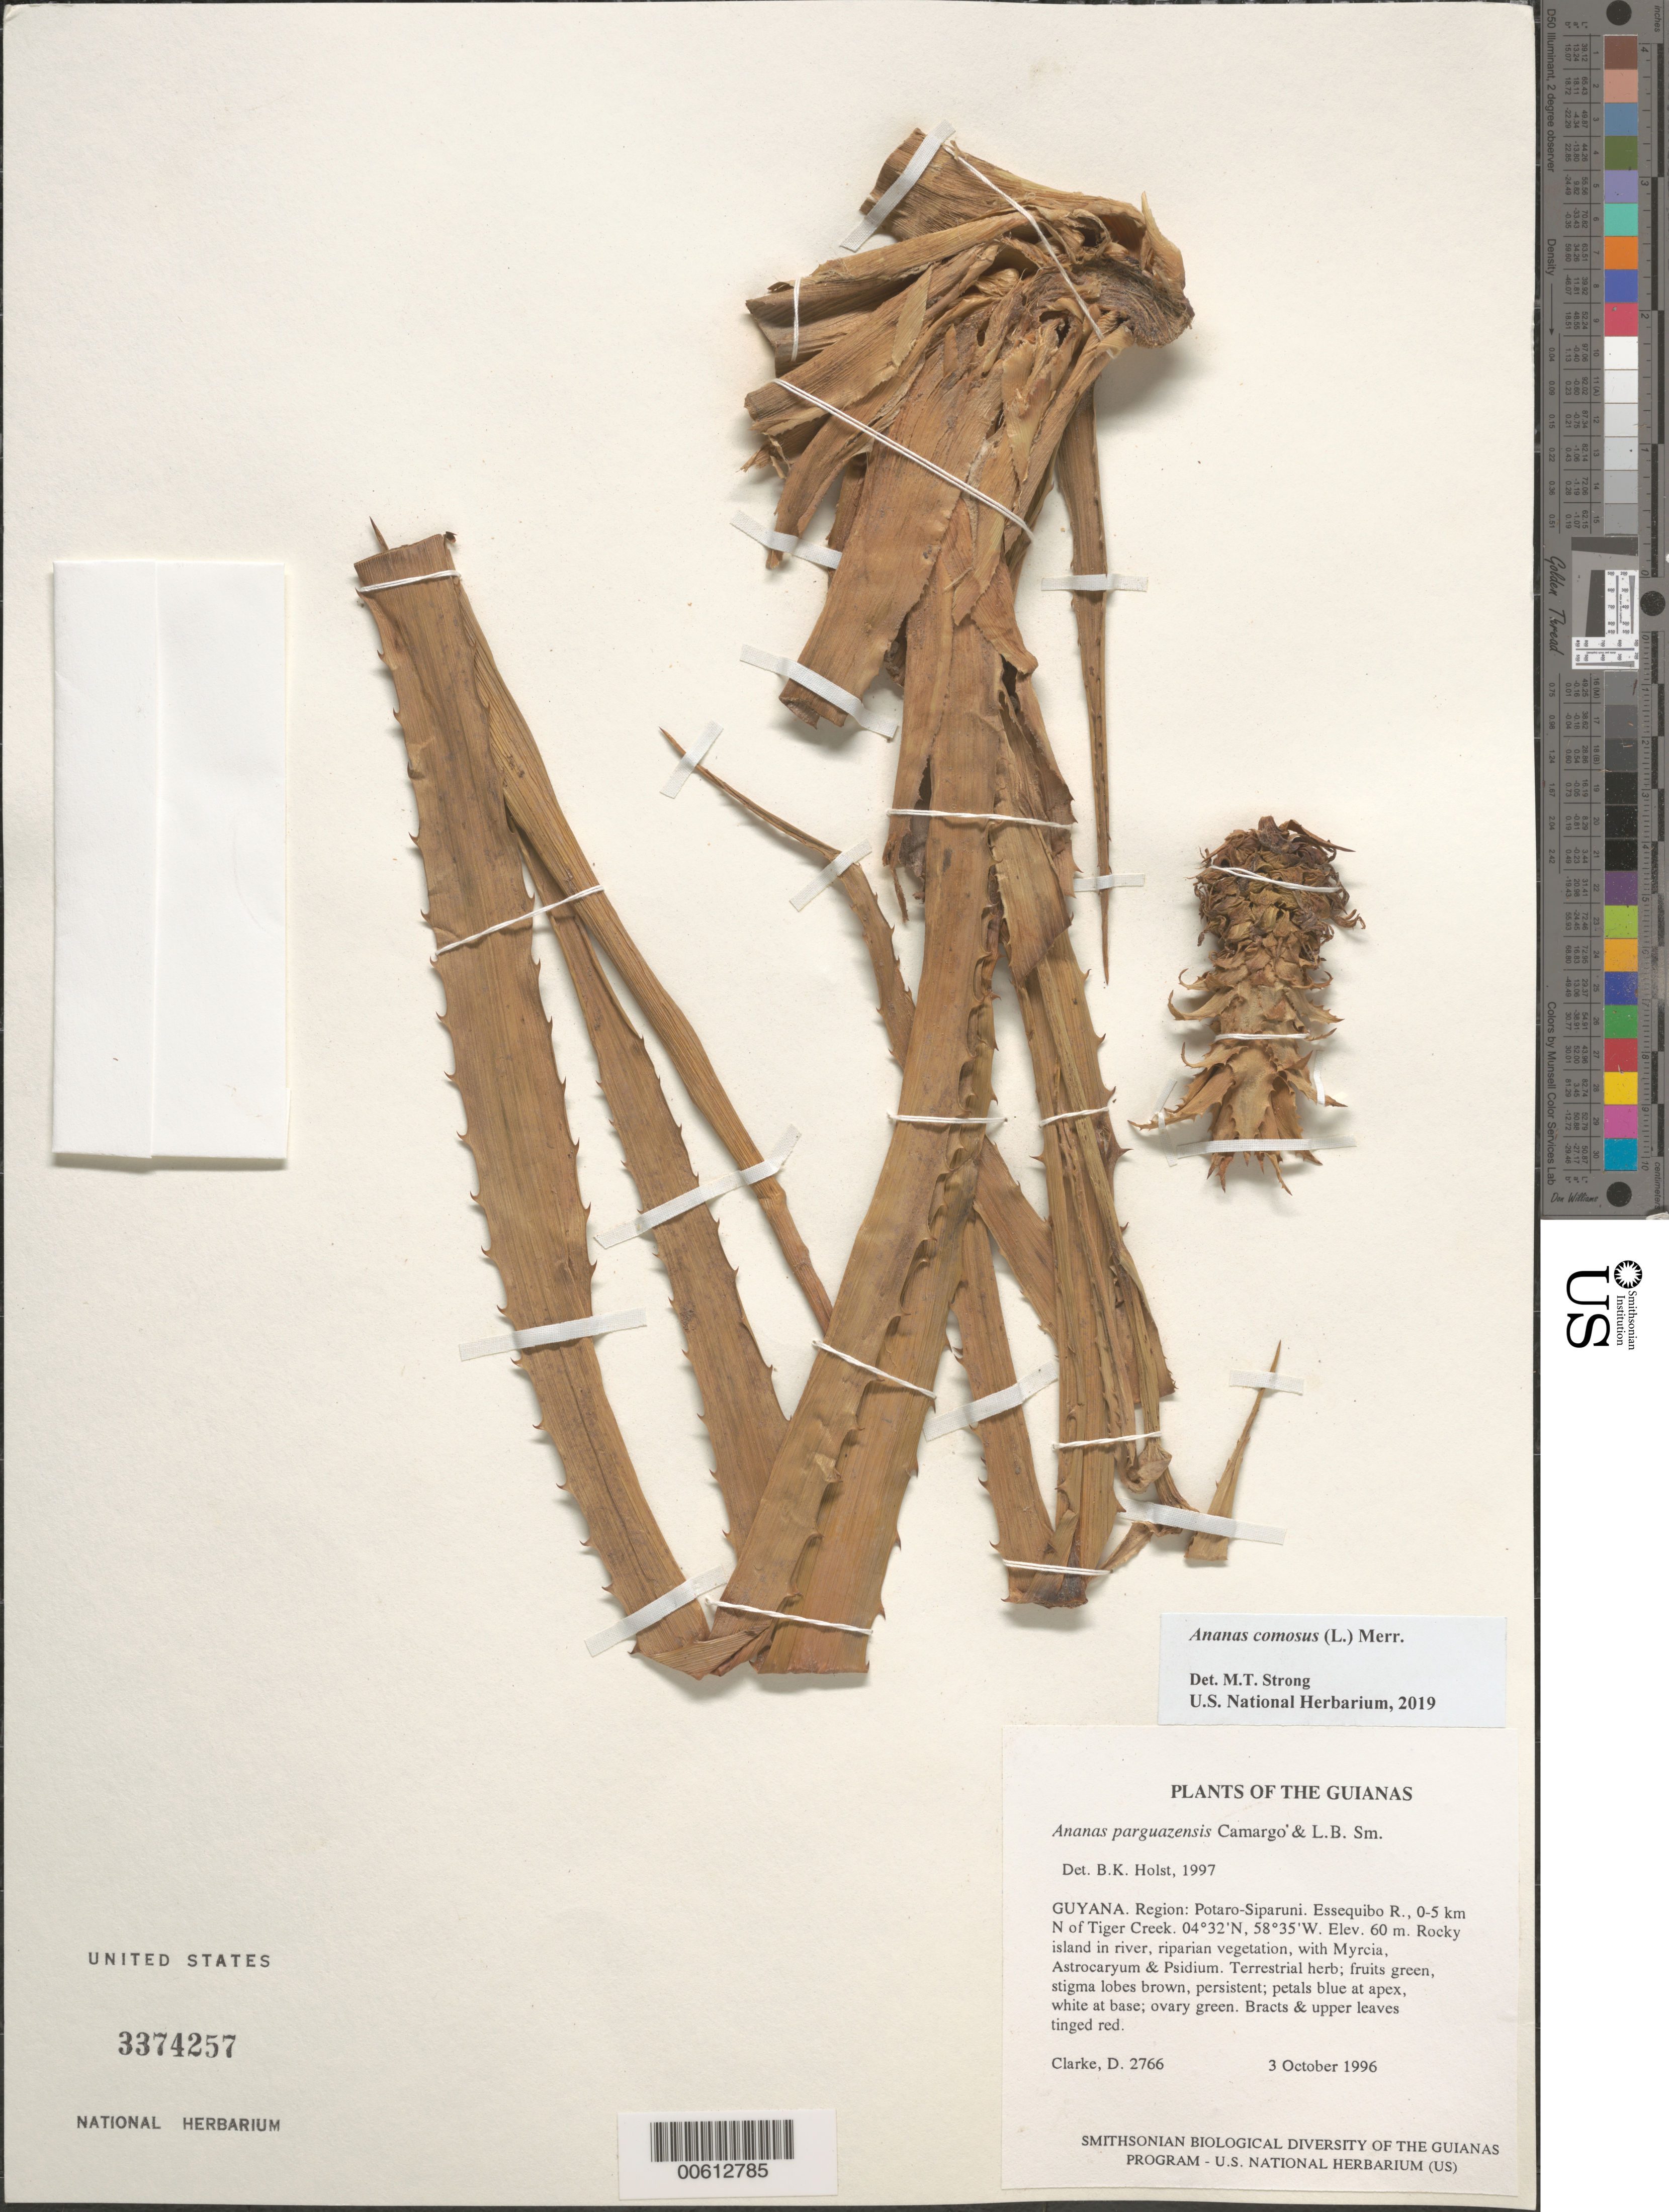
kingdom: Plantae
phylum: Tracheophyta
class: Liliopsida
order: Poales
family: Bromeliaceae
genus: Ananas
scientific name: Ananas comosus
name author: (L.) Merr.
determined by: Strong, Mark T., (BOT), Smithsonian Institution - National Museum of Natural History (UNITED STATES)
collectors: H. D. Clarke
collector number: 2766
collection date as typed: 3 October 1996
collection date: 1996-10-03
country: Guyana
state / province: Potaro-Siparuni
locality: Iwokrama International Rainforest Reserve; Essequibo R., 0-5 km N of Tiger Creek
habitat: Rocky island in river, riparian vegetation, with Myrcia, Astrocaryum & Psidium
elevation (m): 60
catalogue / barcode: US 3374257